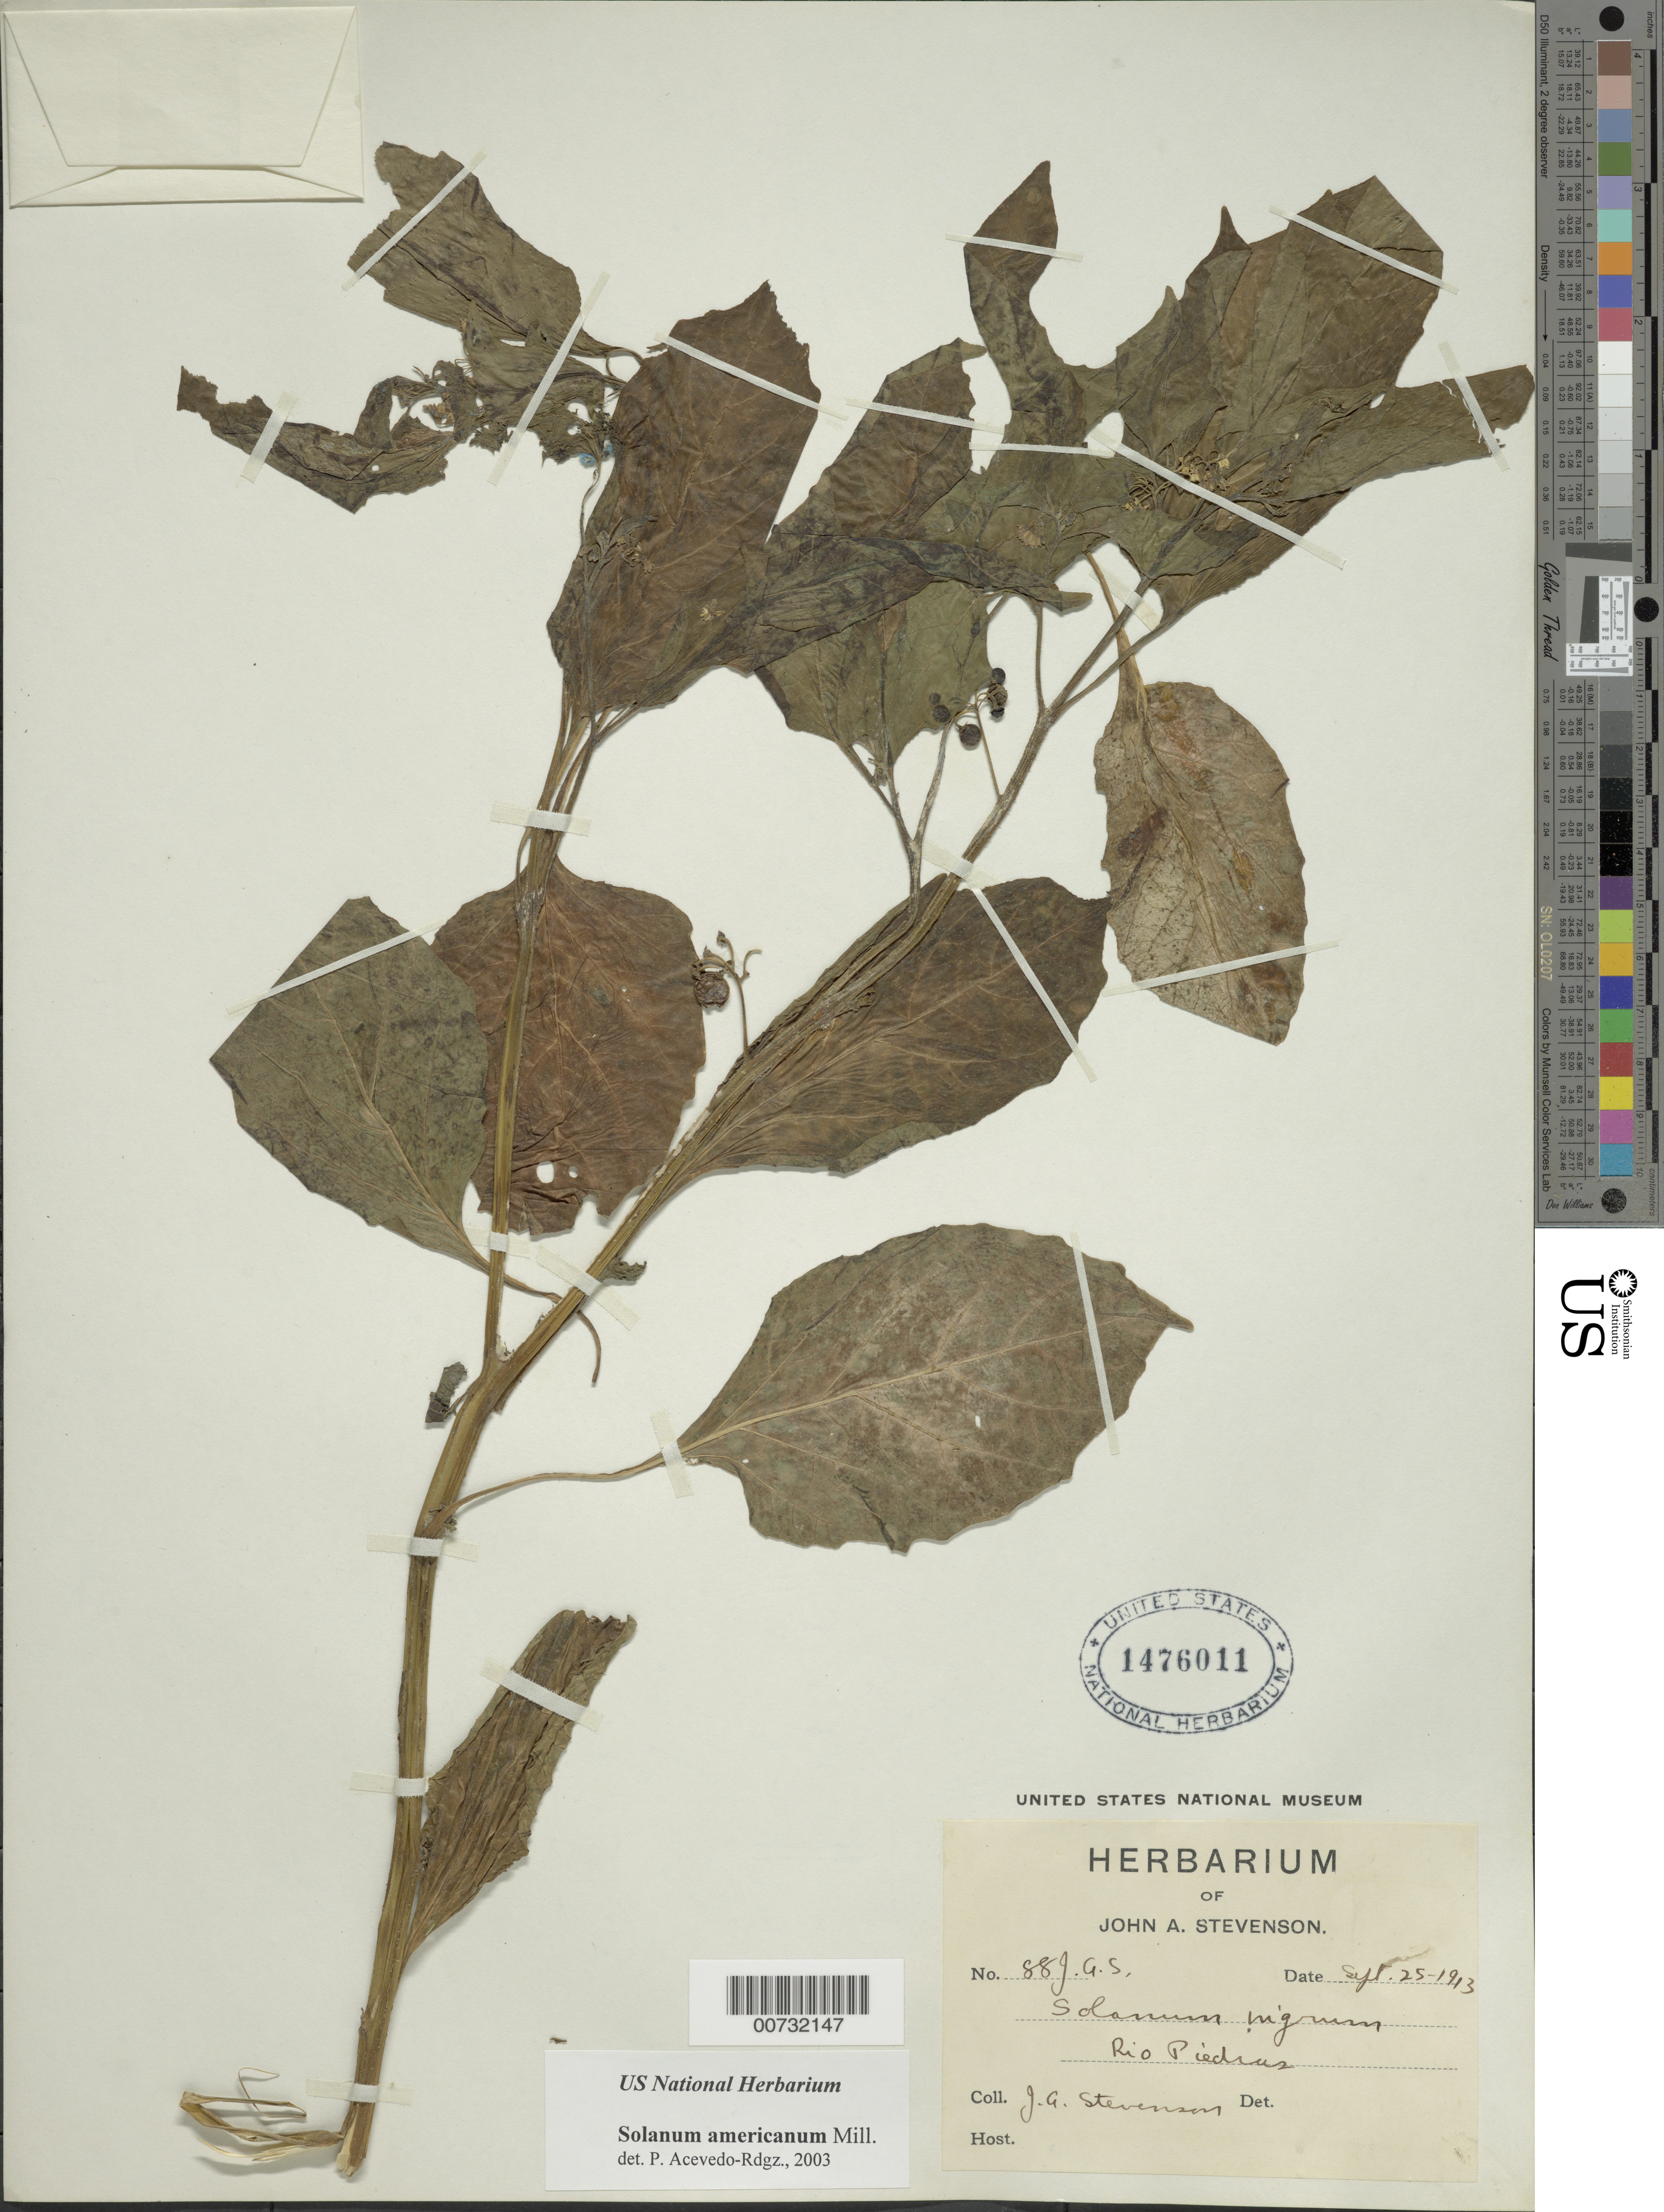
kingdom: Plantae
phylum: Tracheophyta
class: Magnoliopsida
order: Solanales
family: Solanaceae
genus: Solanum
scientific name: Solanum americanum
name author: Mill.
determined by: Acevedo-Rodríguez, P., (BOT), Smithsonian Institution - National Museum of Natural History (UNITED STATES)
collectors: J. Stevenson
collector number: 88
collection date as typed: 25 Sep 1913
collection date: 1913-09-25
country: Puerto Rico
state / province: San Juan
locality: Rio Piedras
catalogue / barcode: US 1476011